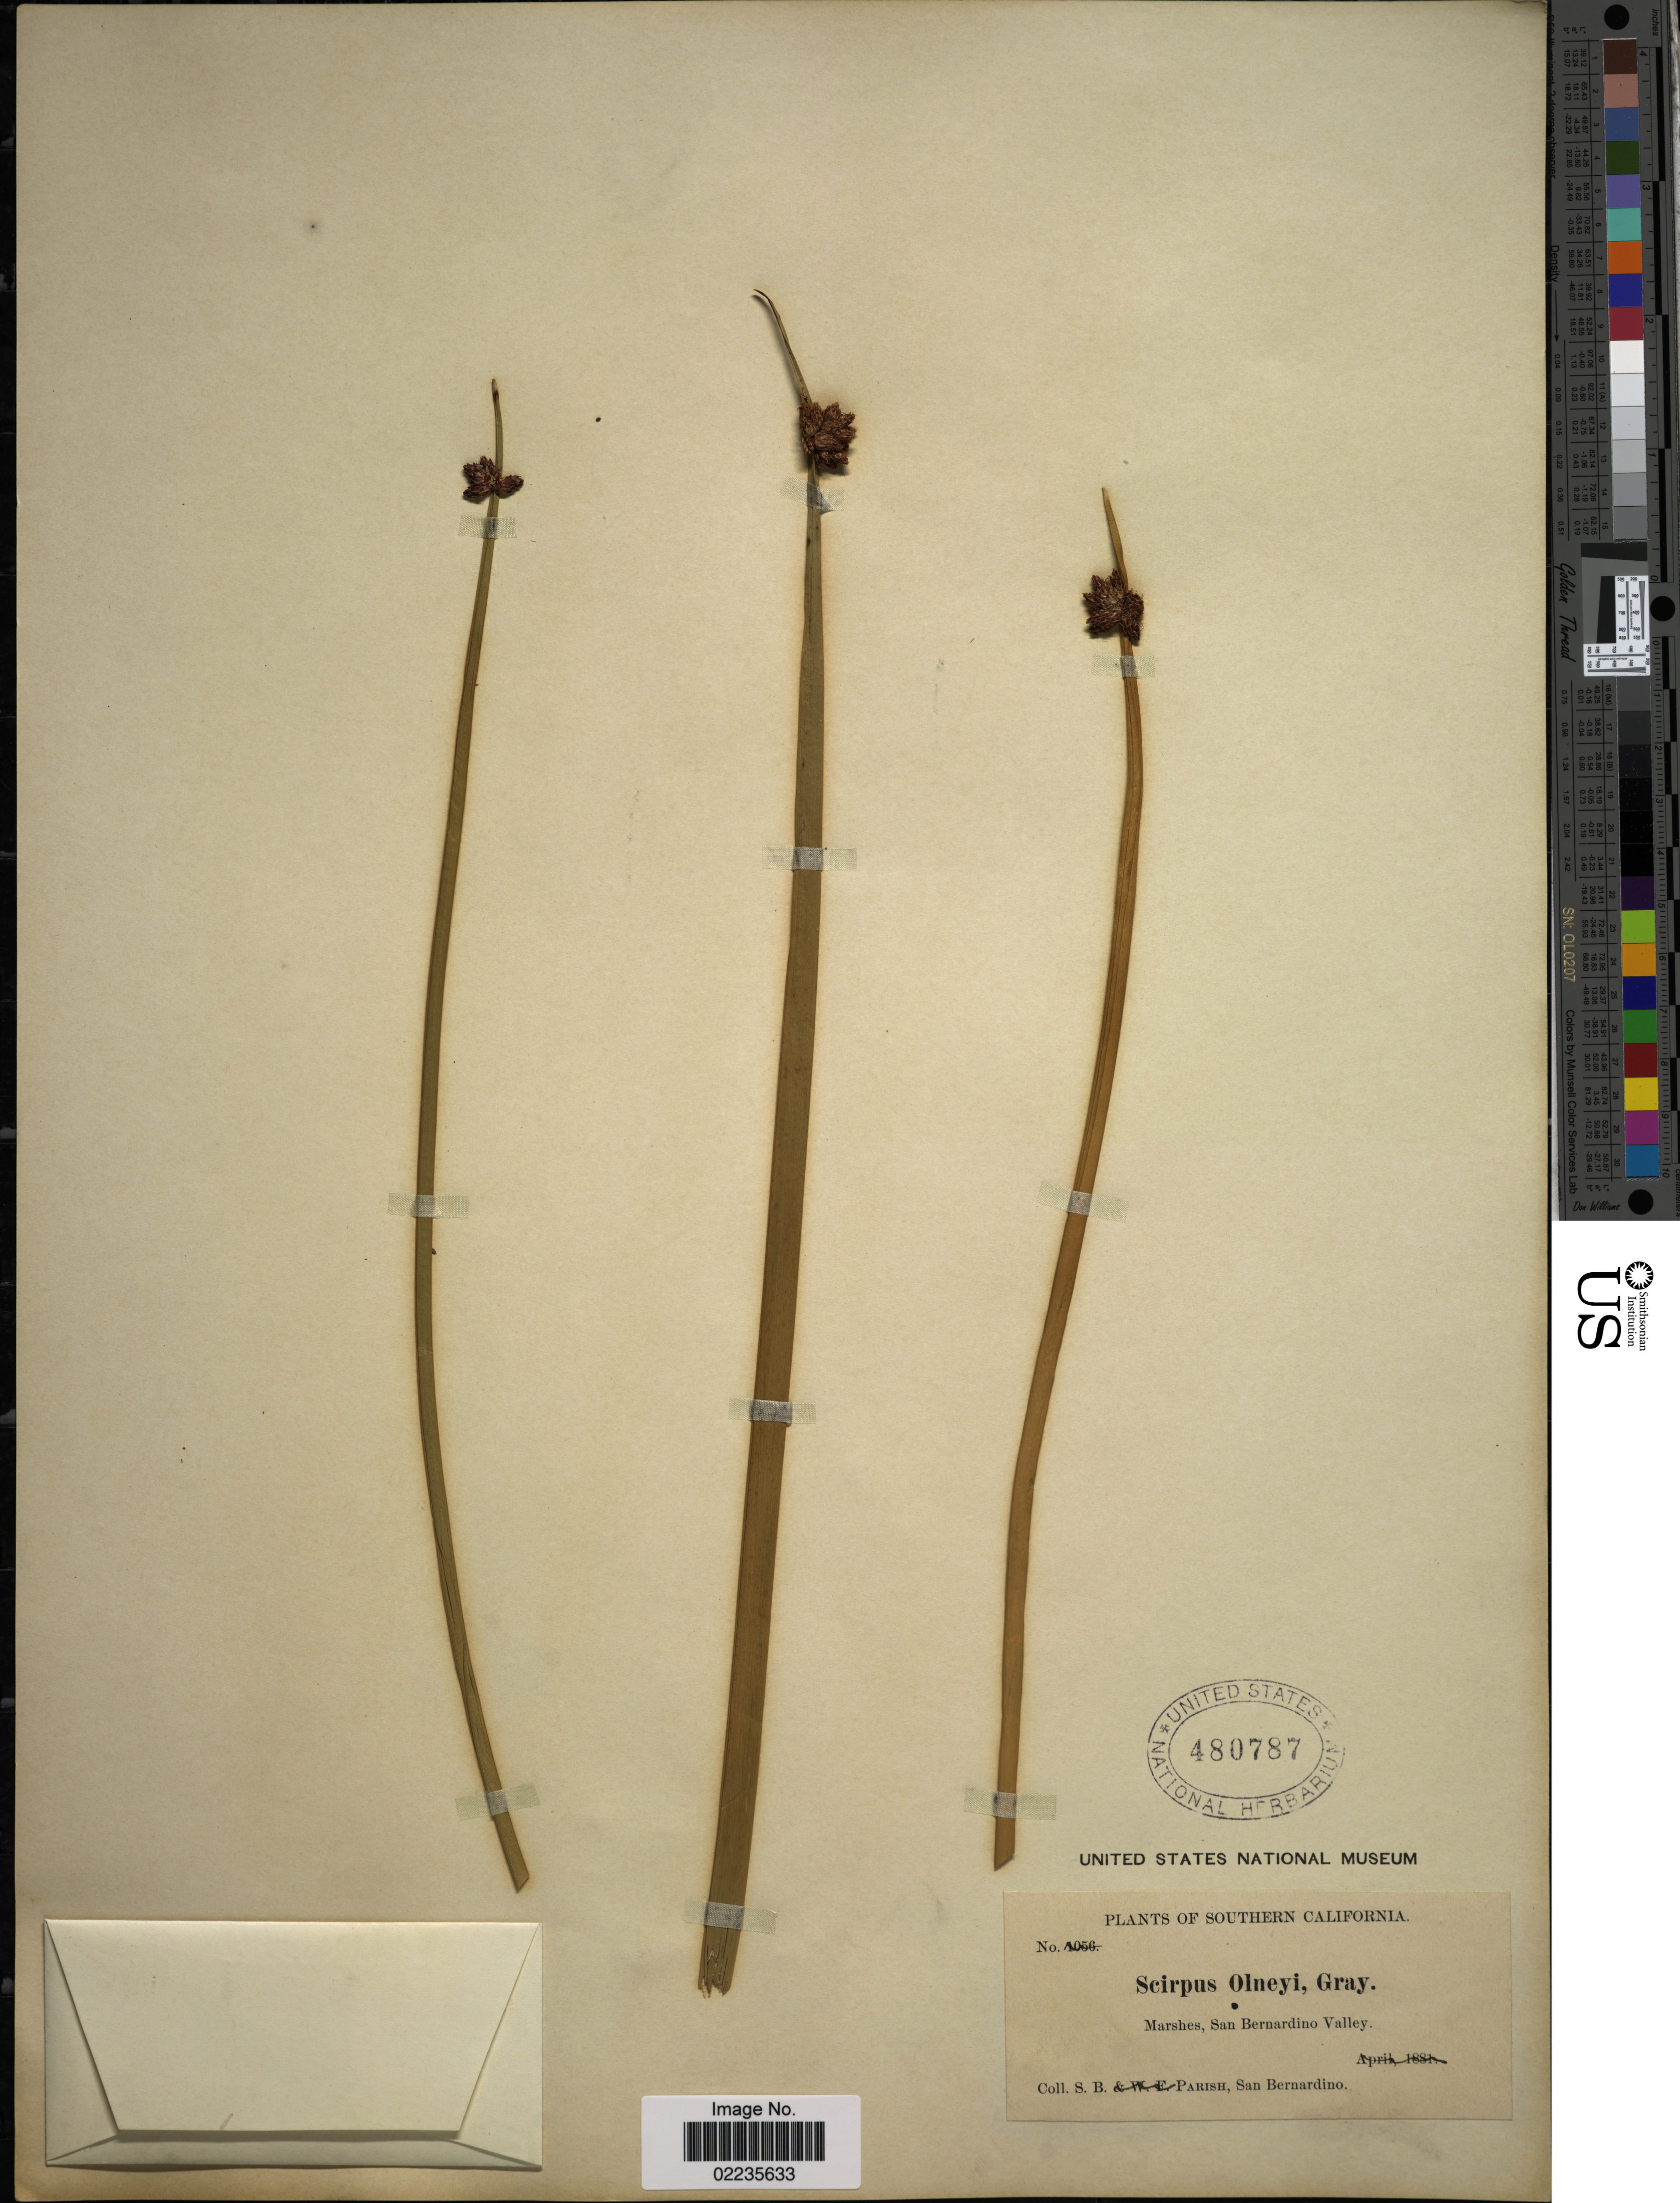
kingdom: Plantae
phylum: Tracheophyta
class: Liliopsida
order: Poales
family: Cyperaceae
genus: Schoenoplectus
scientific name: Schoenoplectus americanus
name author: (Pers.) Volkart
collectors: S. B. Parish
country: United States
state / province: California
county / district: San Bernardino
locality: Southern California, San Bernardino Valley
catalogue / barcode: US 480787